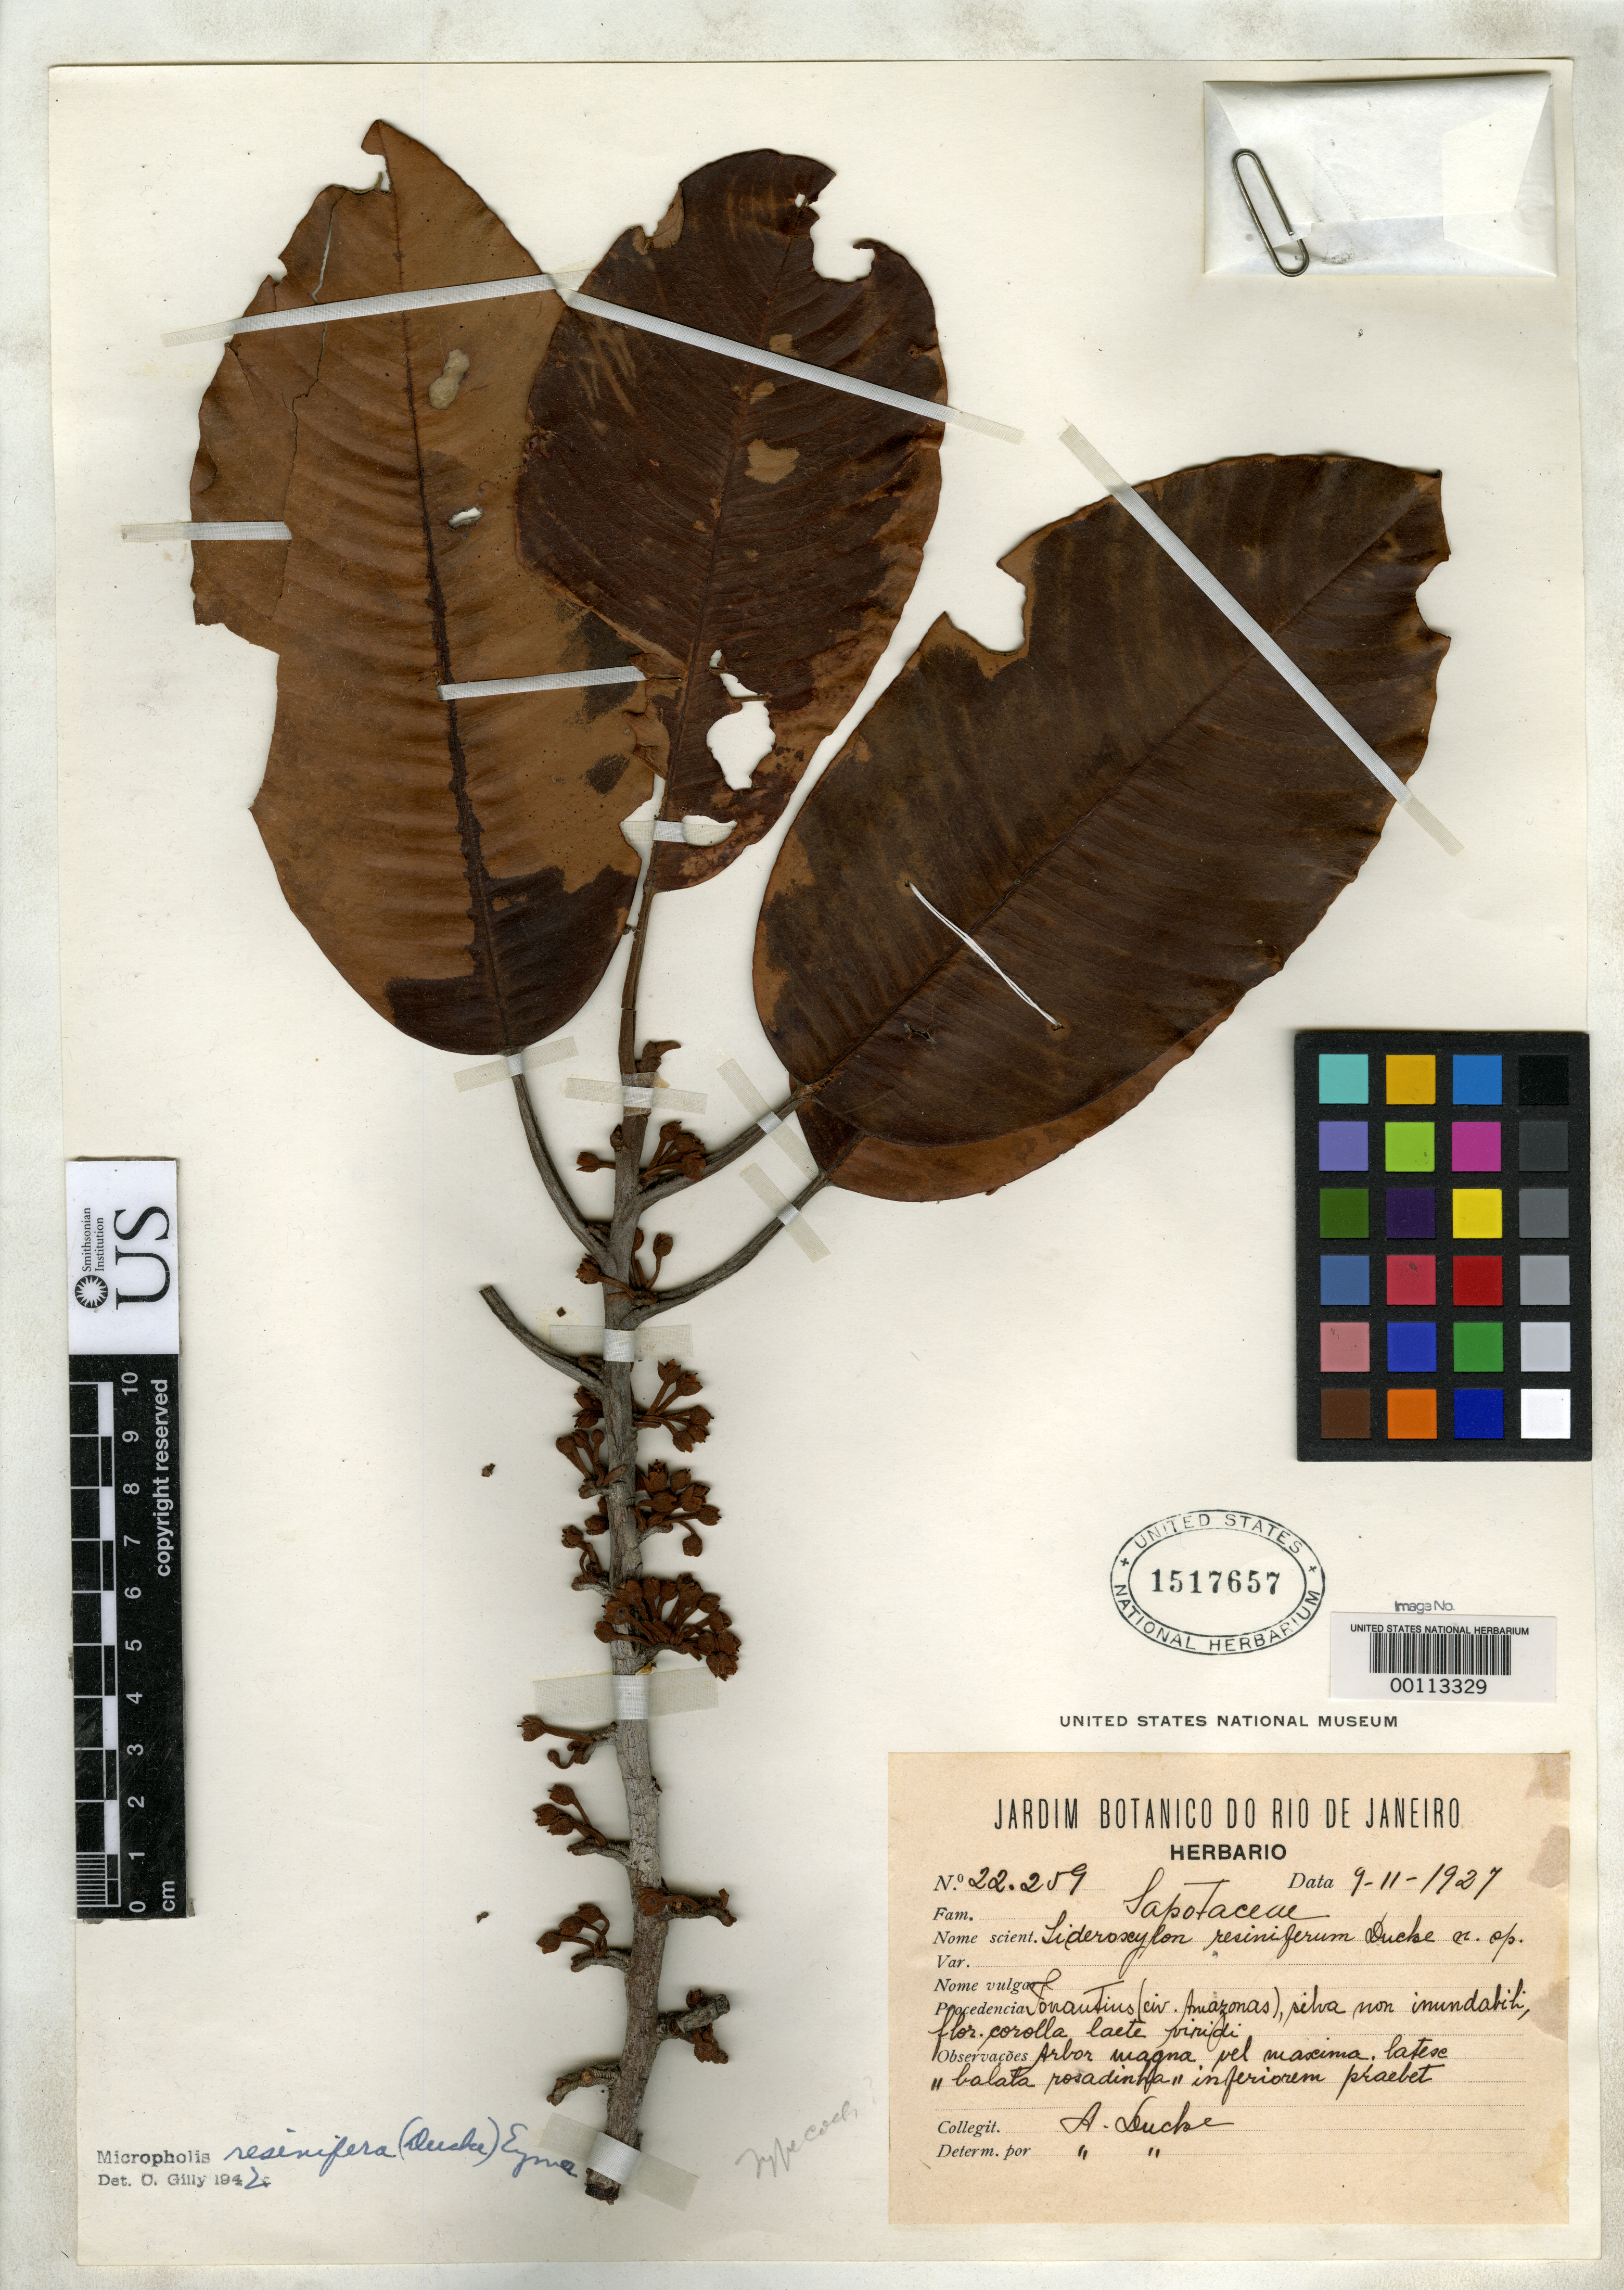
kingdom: Plantae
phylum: Tracheophyta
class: Magnoliopsida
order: Ericales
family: Sapotaceae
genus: Sideroxylon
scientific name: Sideroxylon resiniferum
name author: Ducke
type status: Type Collection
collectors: A. Ducke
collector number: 22259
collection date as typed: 09 Nov 1927 or 11 Sep 1927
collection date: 1927-09-11 or 1927-11-09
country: Brazil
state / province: Amazonas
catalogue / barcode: US 1517657